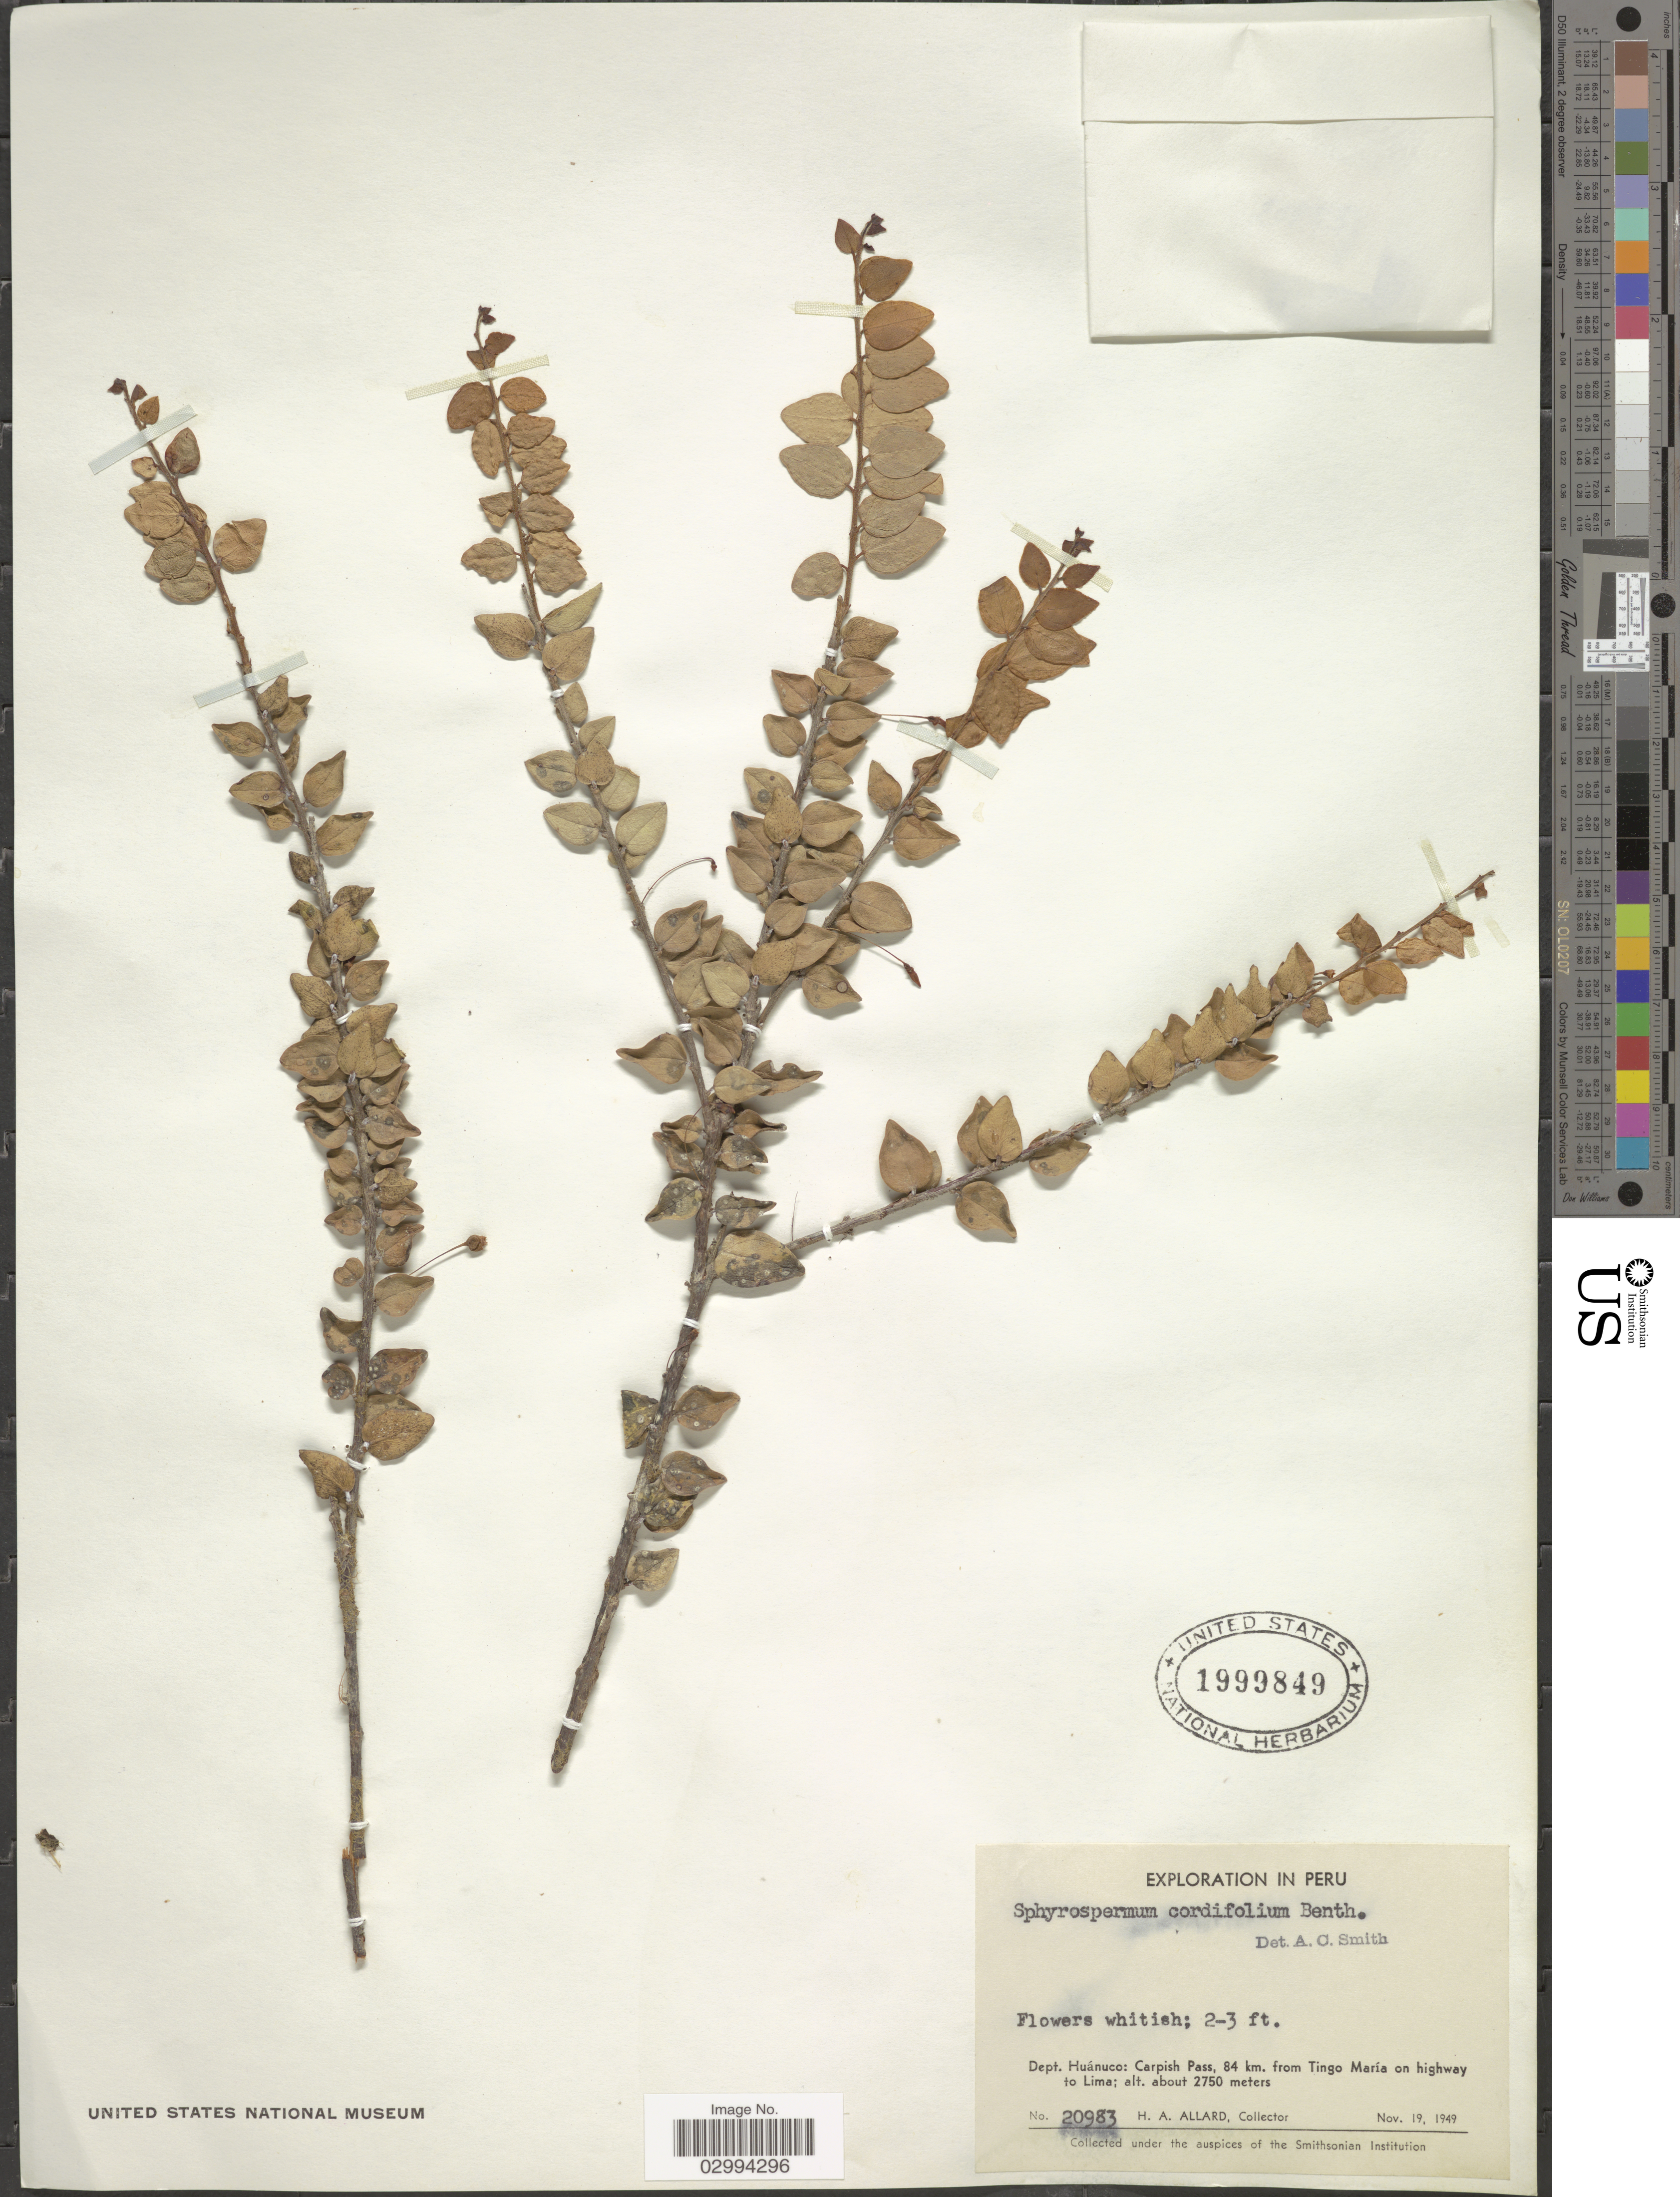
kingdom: Plantae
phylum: Tracheophyta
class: Magnoliopsida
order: Ericales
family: Ericaceae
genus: Sphyrospermum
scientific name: Sphyrospermum cordifolium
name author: Benth.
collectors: H. A. Allard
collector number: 20983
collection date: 1949-11-19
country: Peru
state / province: Huánuco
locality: Dept. Huánuco: Carpish Pass, 84 km. from Tingo María on highway to Lima.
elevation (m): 2750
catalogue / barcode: US 1999849